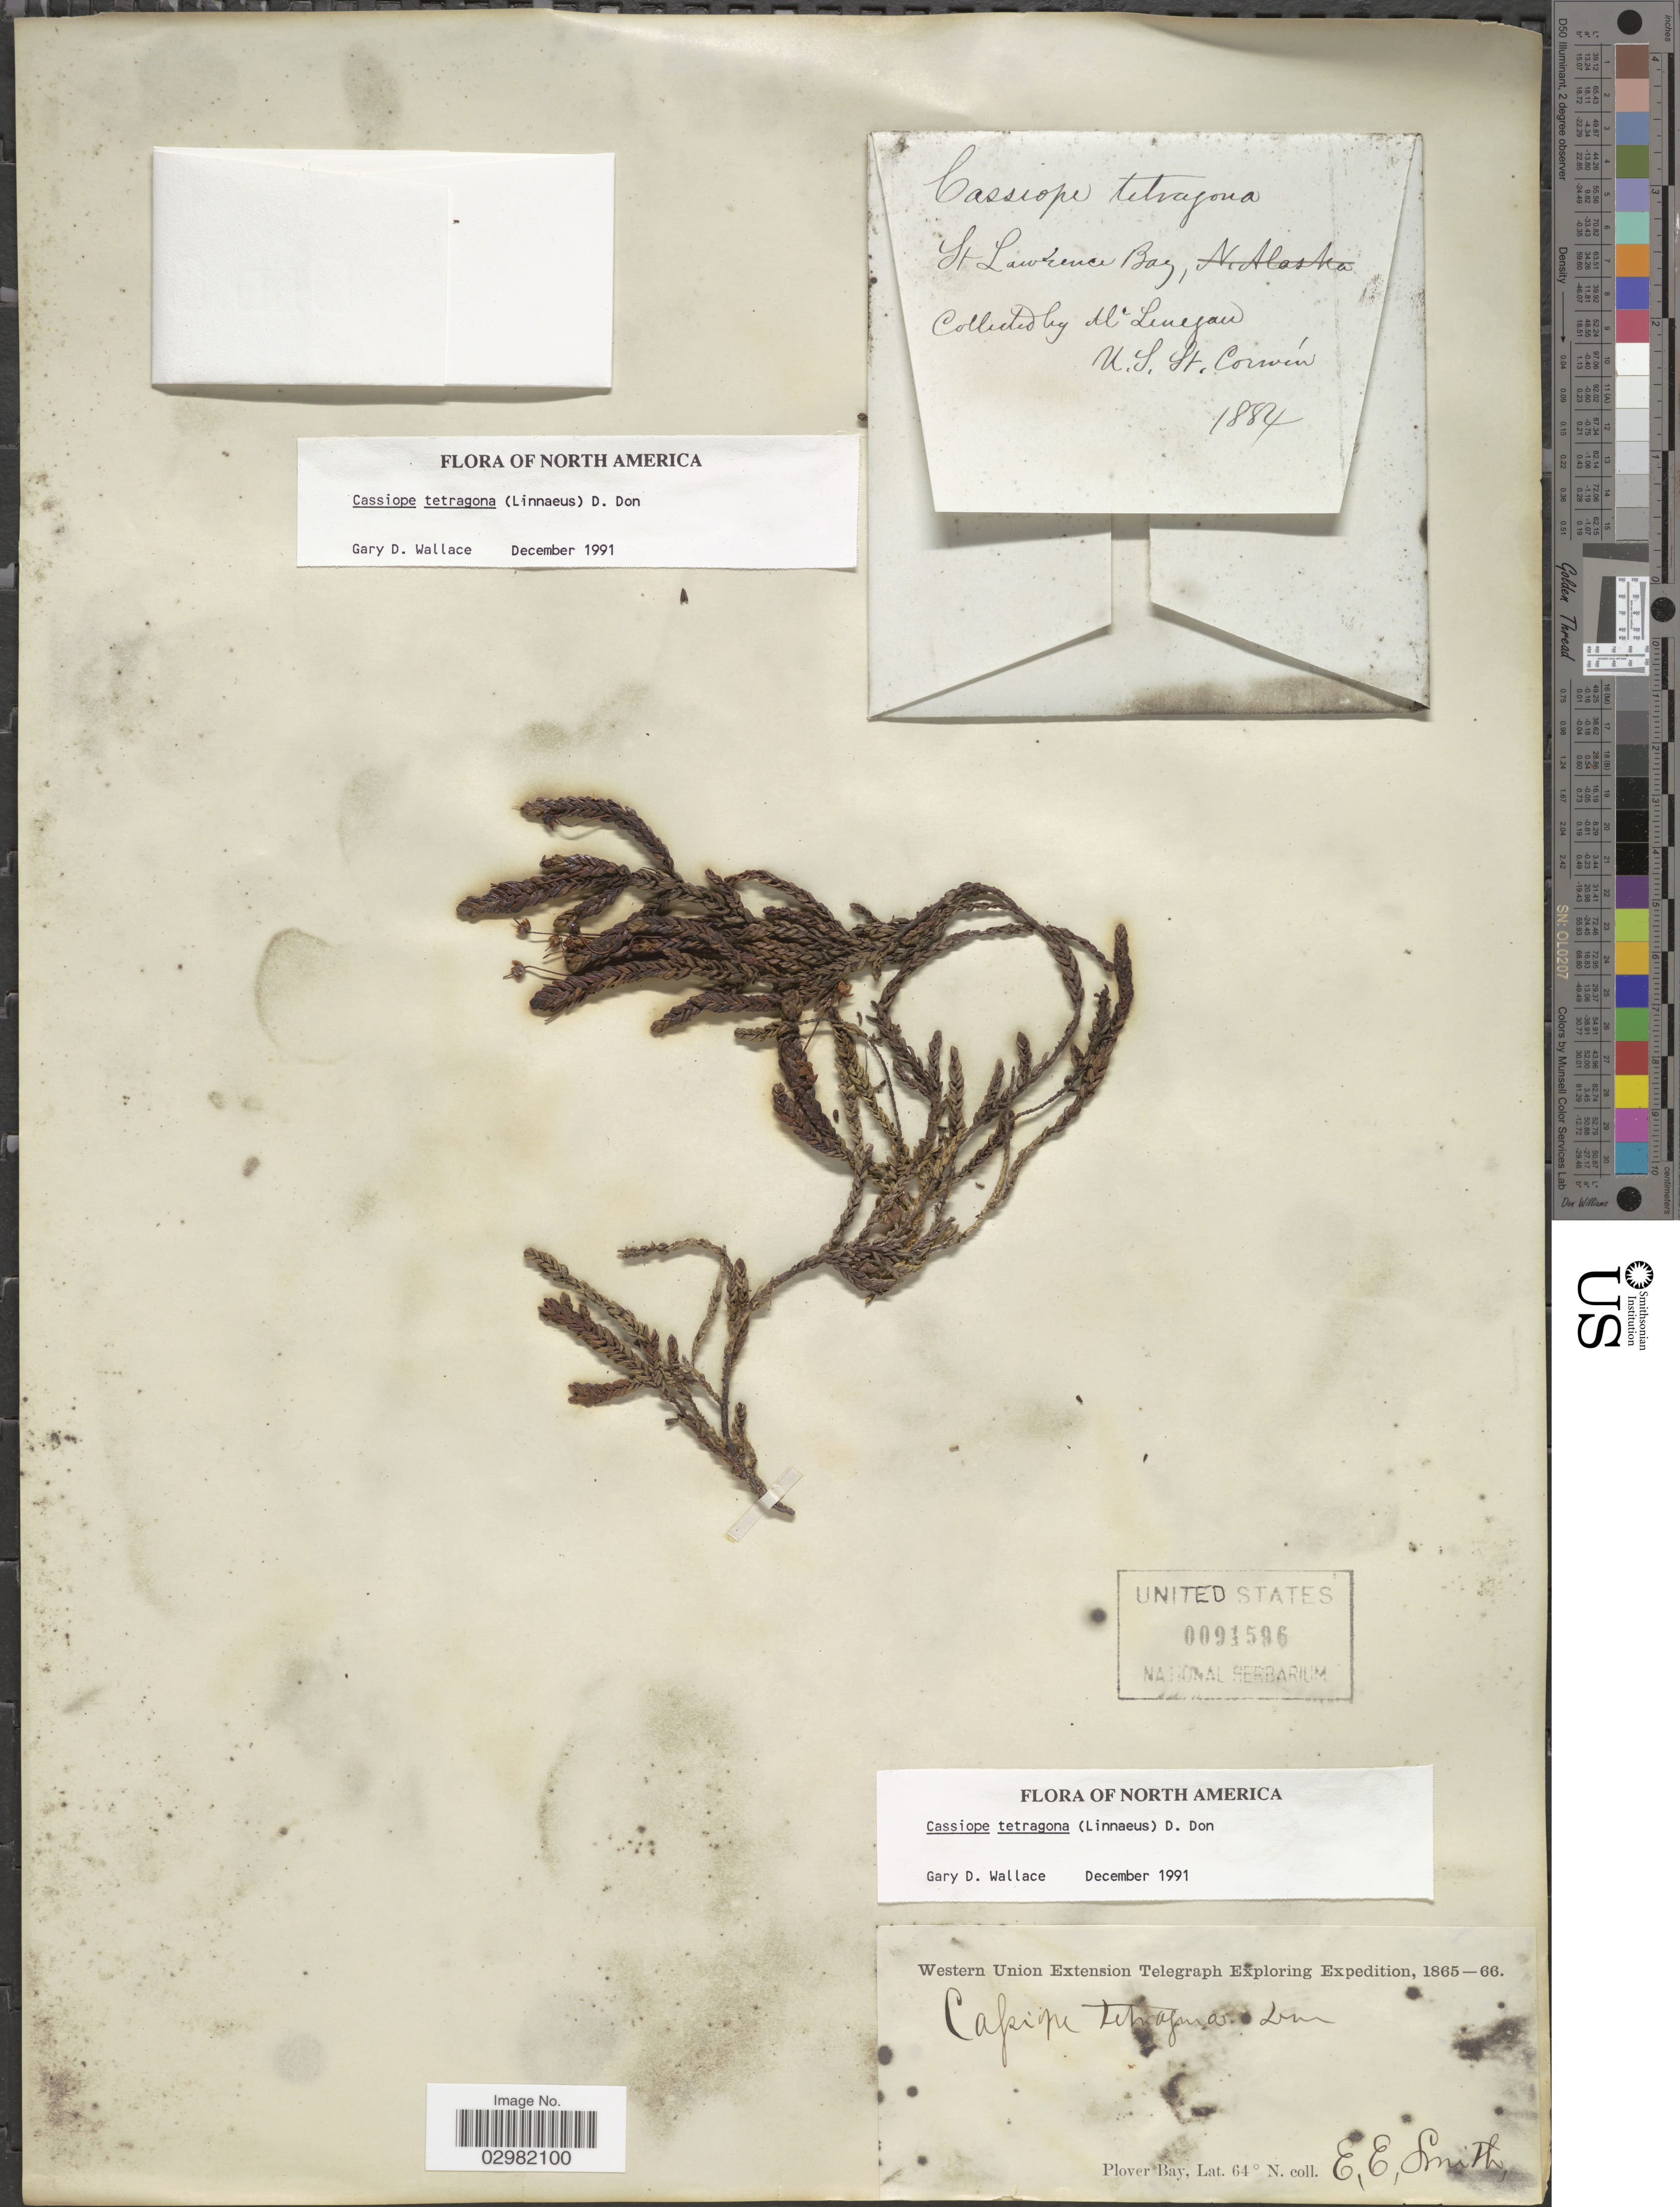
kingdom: Plantae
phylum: Tracheophyta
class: Magnoliopsida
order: Ericales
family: Ericaceae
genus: Cassiope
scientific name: Cassiope tetragona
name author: (L.) D. Don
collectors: McLenegan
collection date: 1884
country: United States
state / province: Alaska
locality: St. Lawrence Bay.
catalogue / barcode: US 91596-2